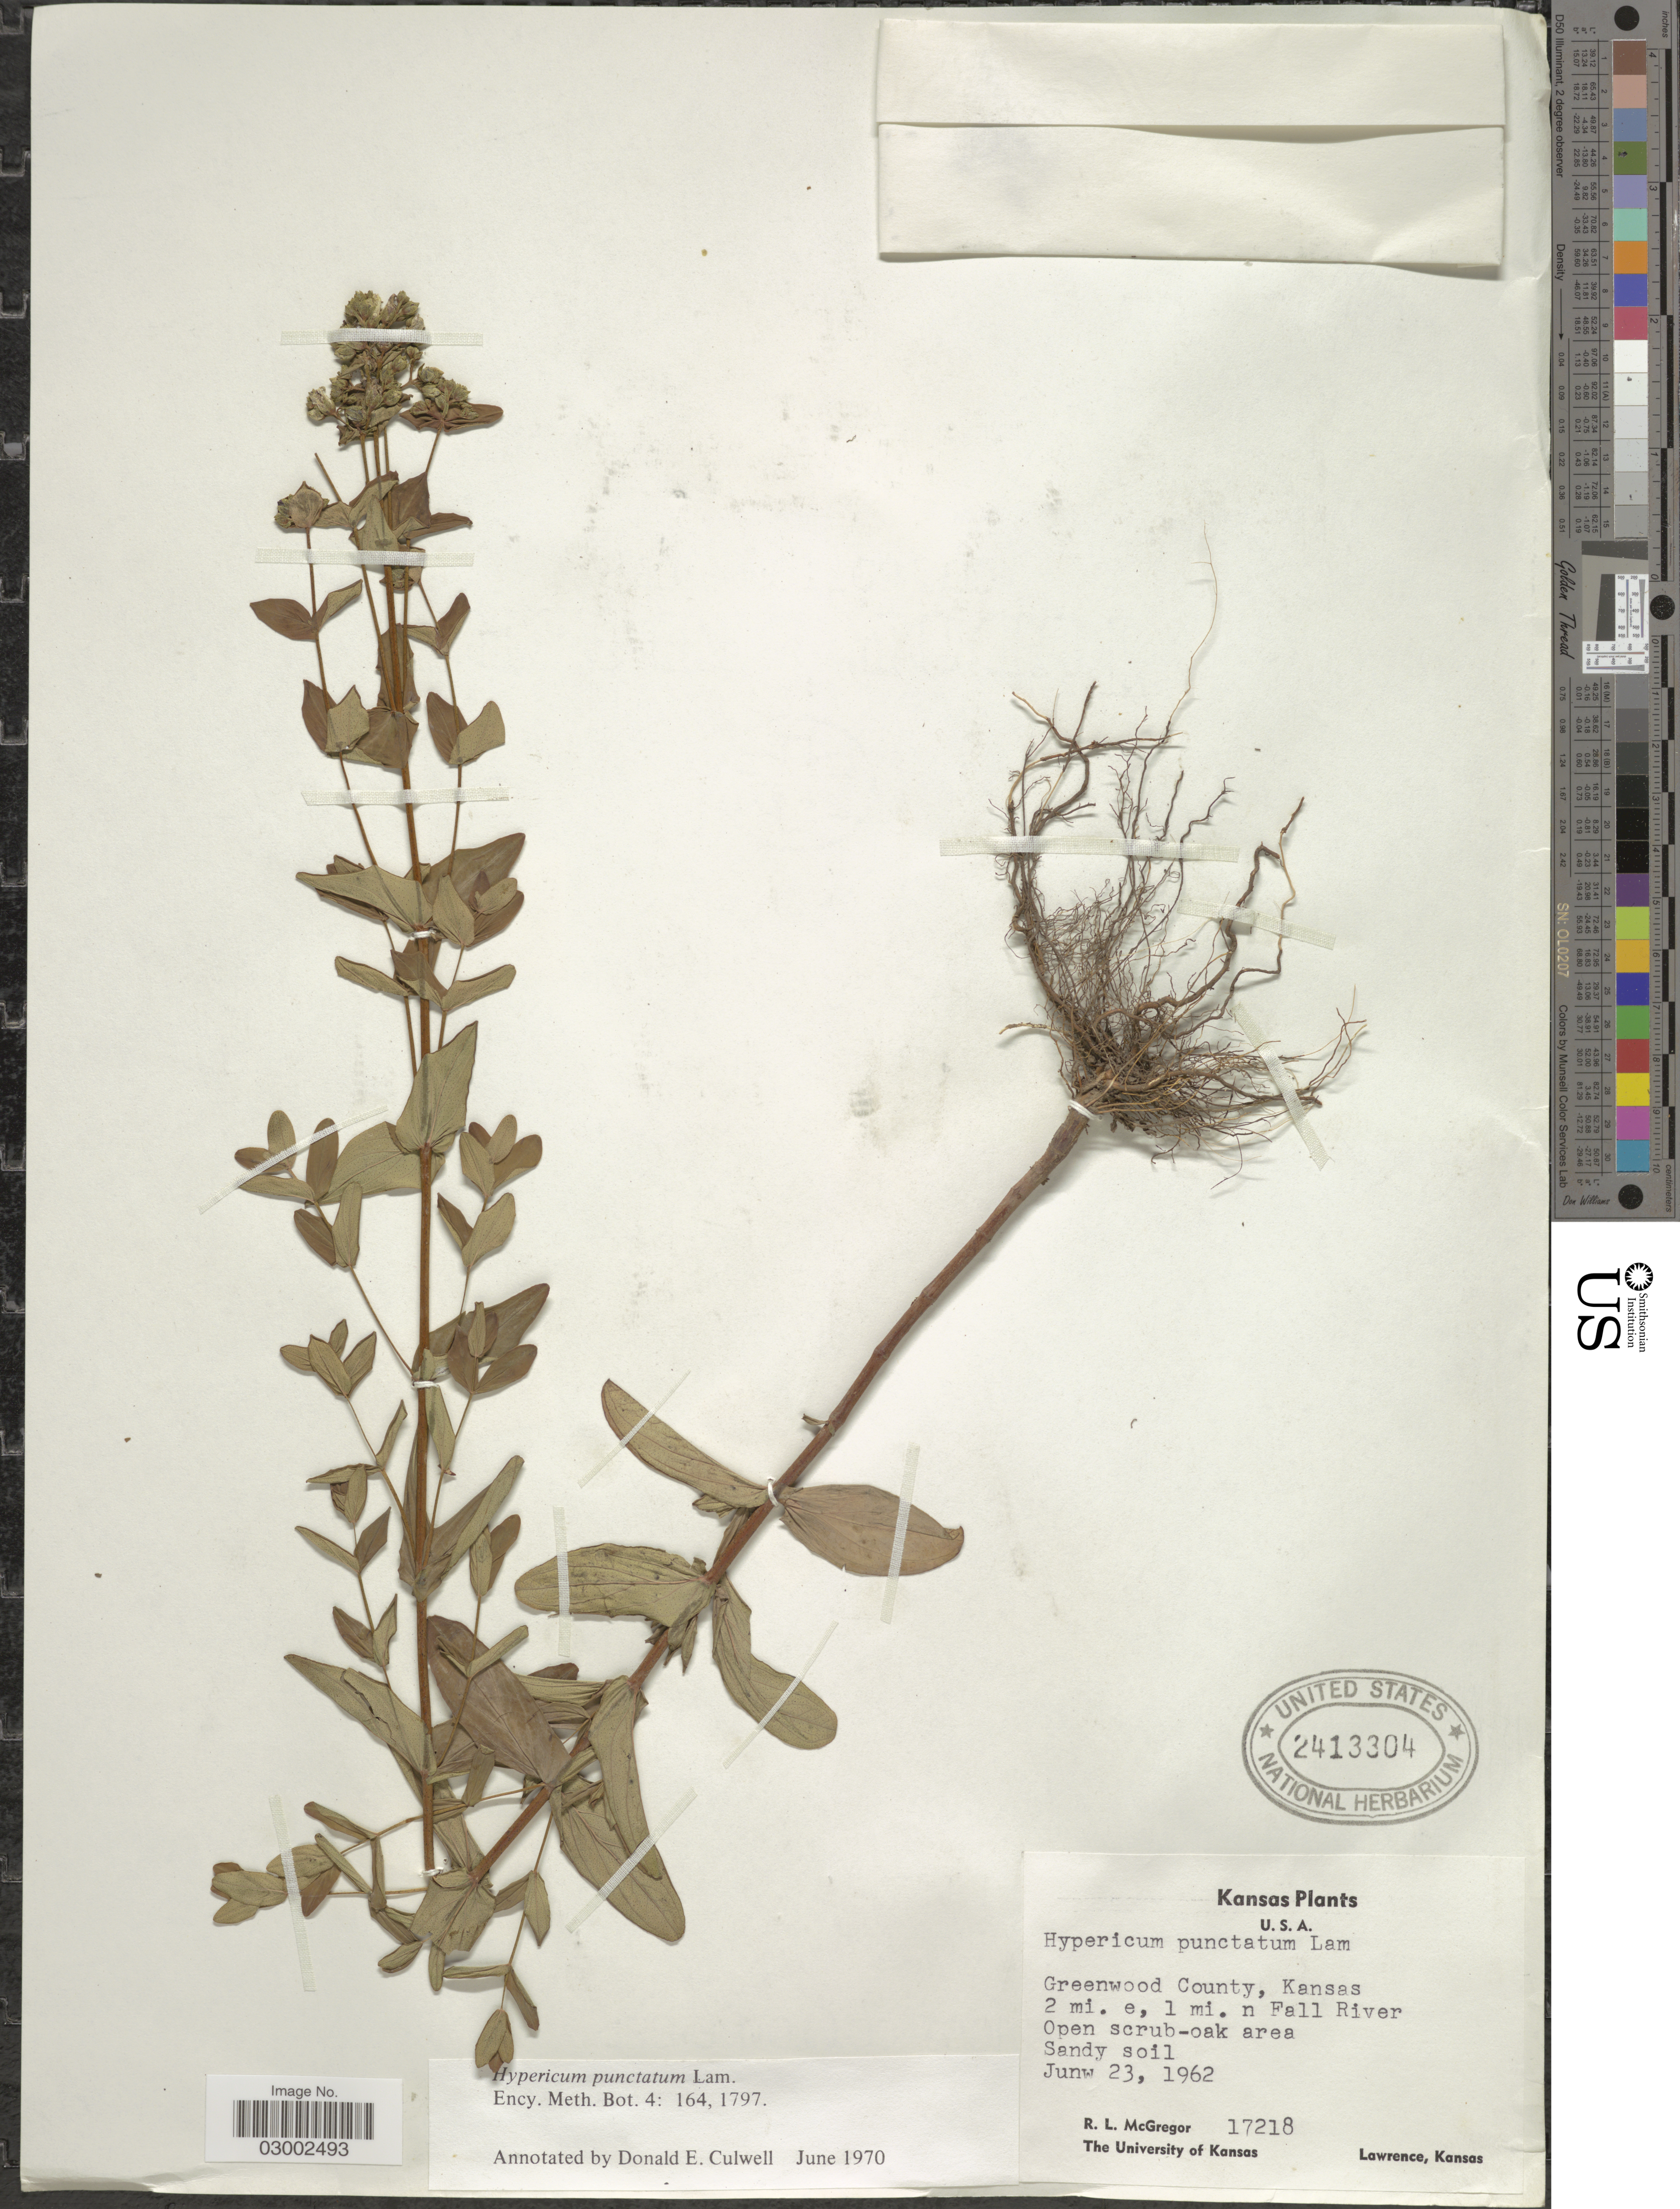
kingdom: Plantae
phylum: Tracheophyta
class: Magnoliopsida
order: Malpighiales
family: Hypericaceae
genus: Hypericum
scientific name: Hypericum punctatum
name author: Lam.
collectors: R. McGregor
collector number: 17218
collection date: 1962-06-23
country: United States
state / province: Kansas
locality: Greenwood County. 2 mi. e, 1 mi. n Fall River.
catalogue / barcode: US 2413304